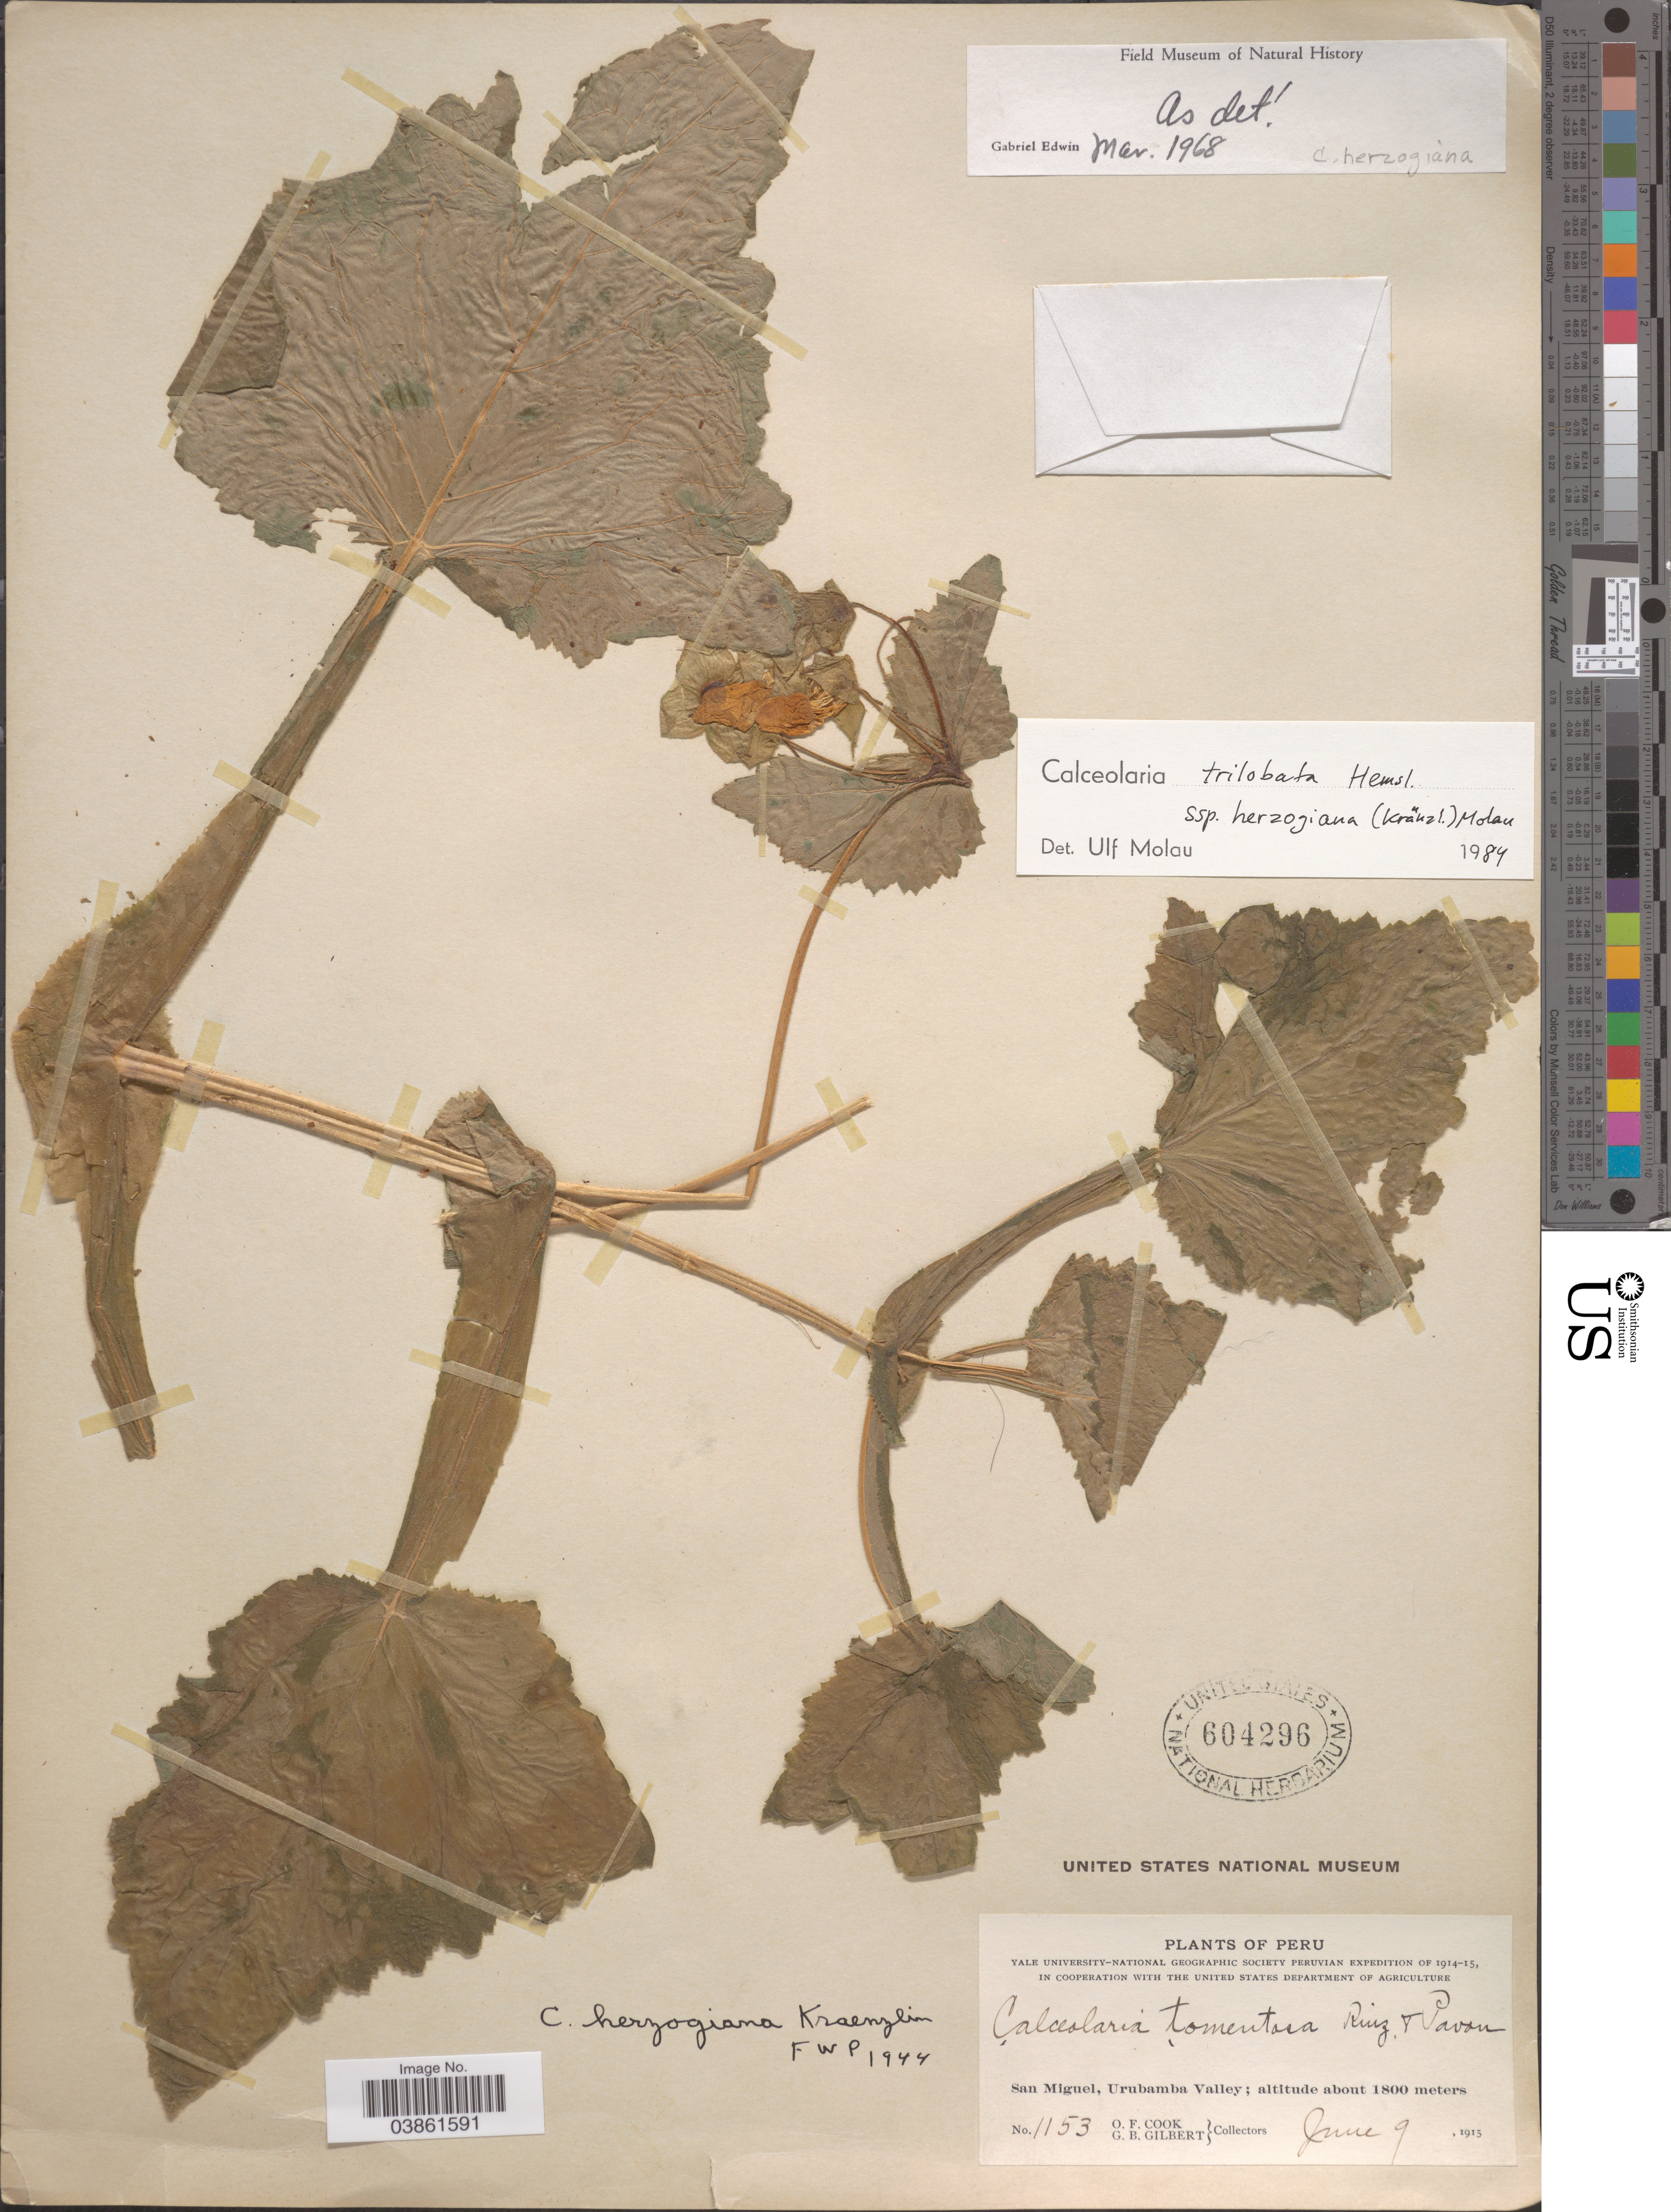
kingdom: Plantae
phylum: Tracheophyta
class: Magnoliopsida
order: Lamiales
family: Calceolariaceae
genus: Calceolaria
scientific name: Calceolaria trilobata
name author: Hemsl.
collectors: O. F. Cook & G. B. Gilbert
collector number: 1153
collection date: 1915-06-09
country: Peru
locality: San Miguel, Urubamba Valley.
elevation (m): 1800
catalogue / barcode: US 604296